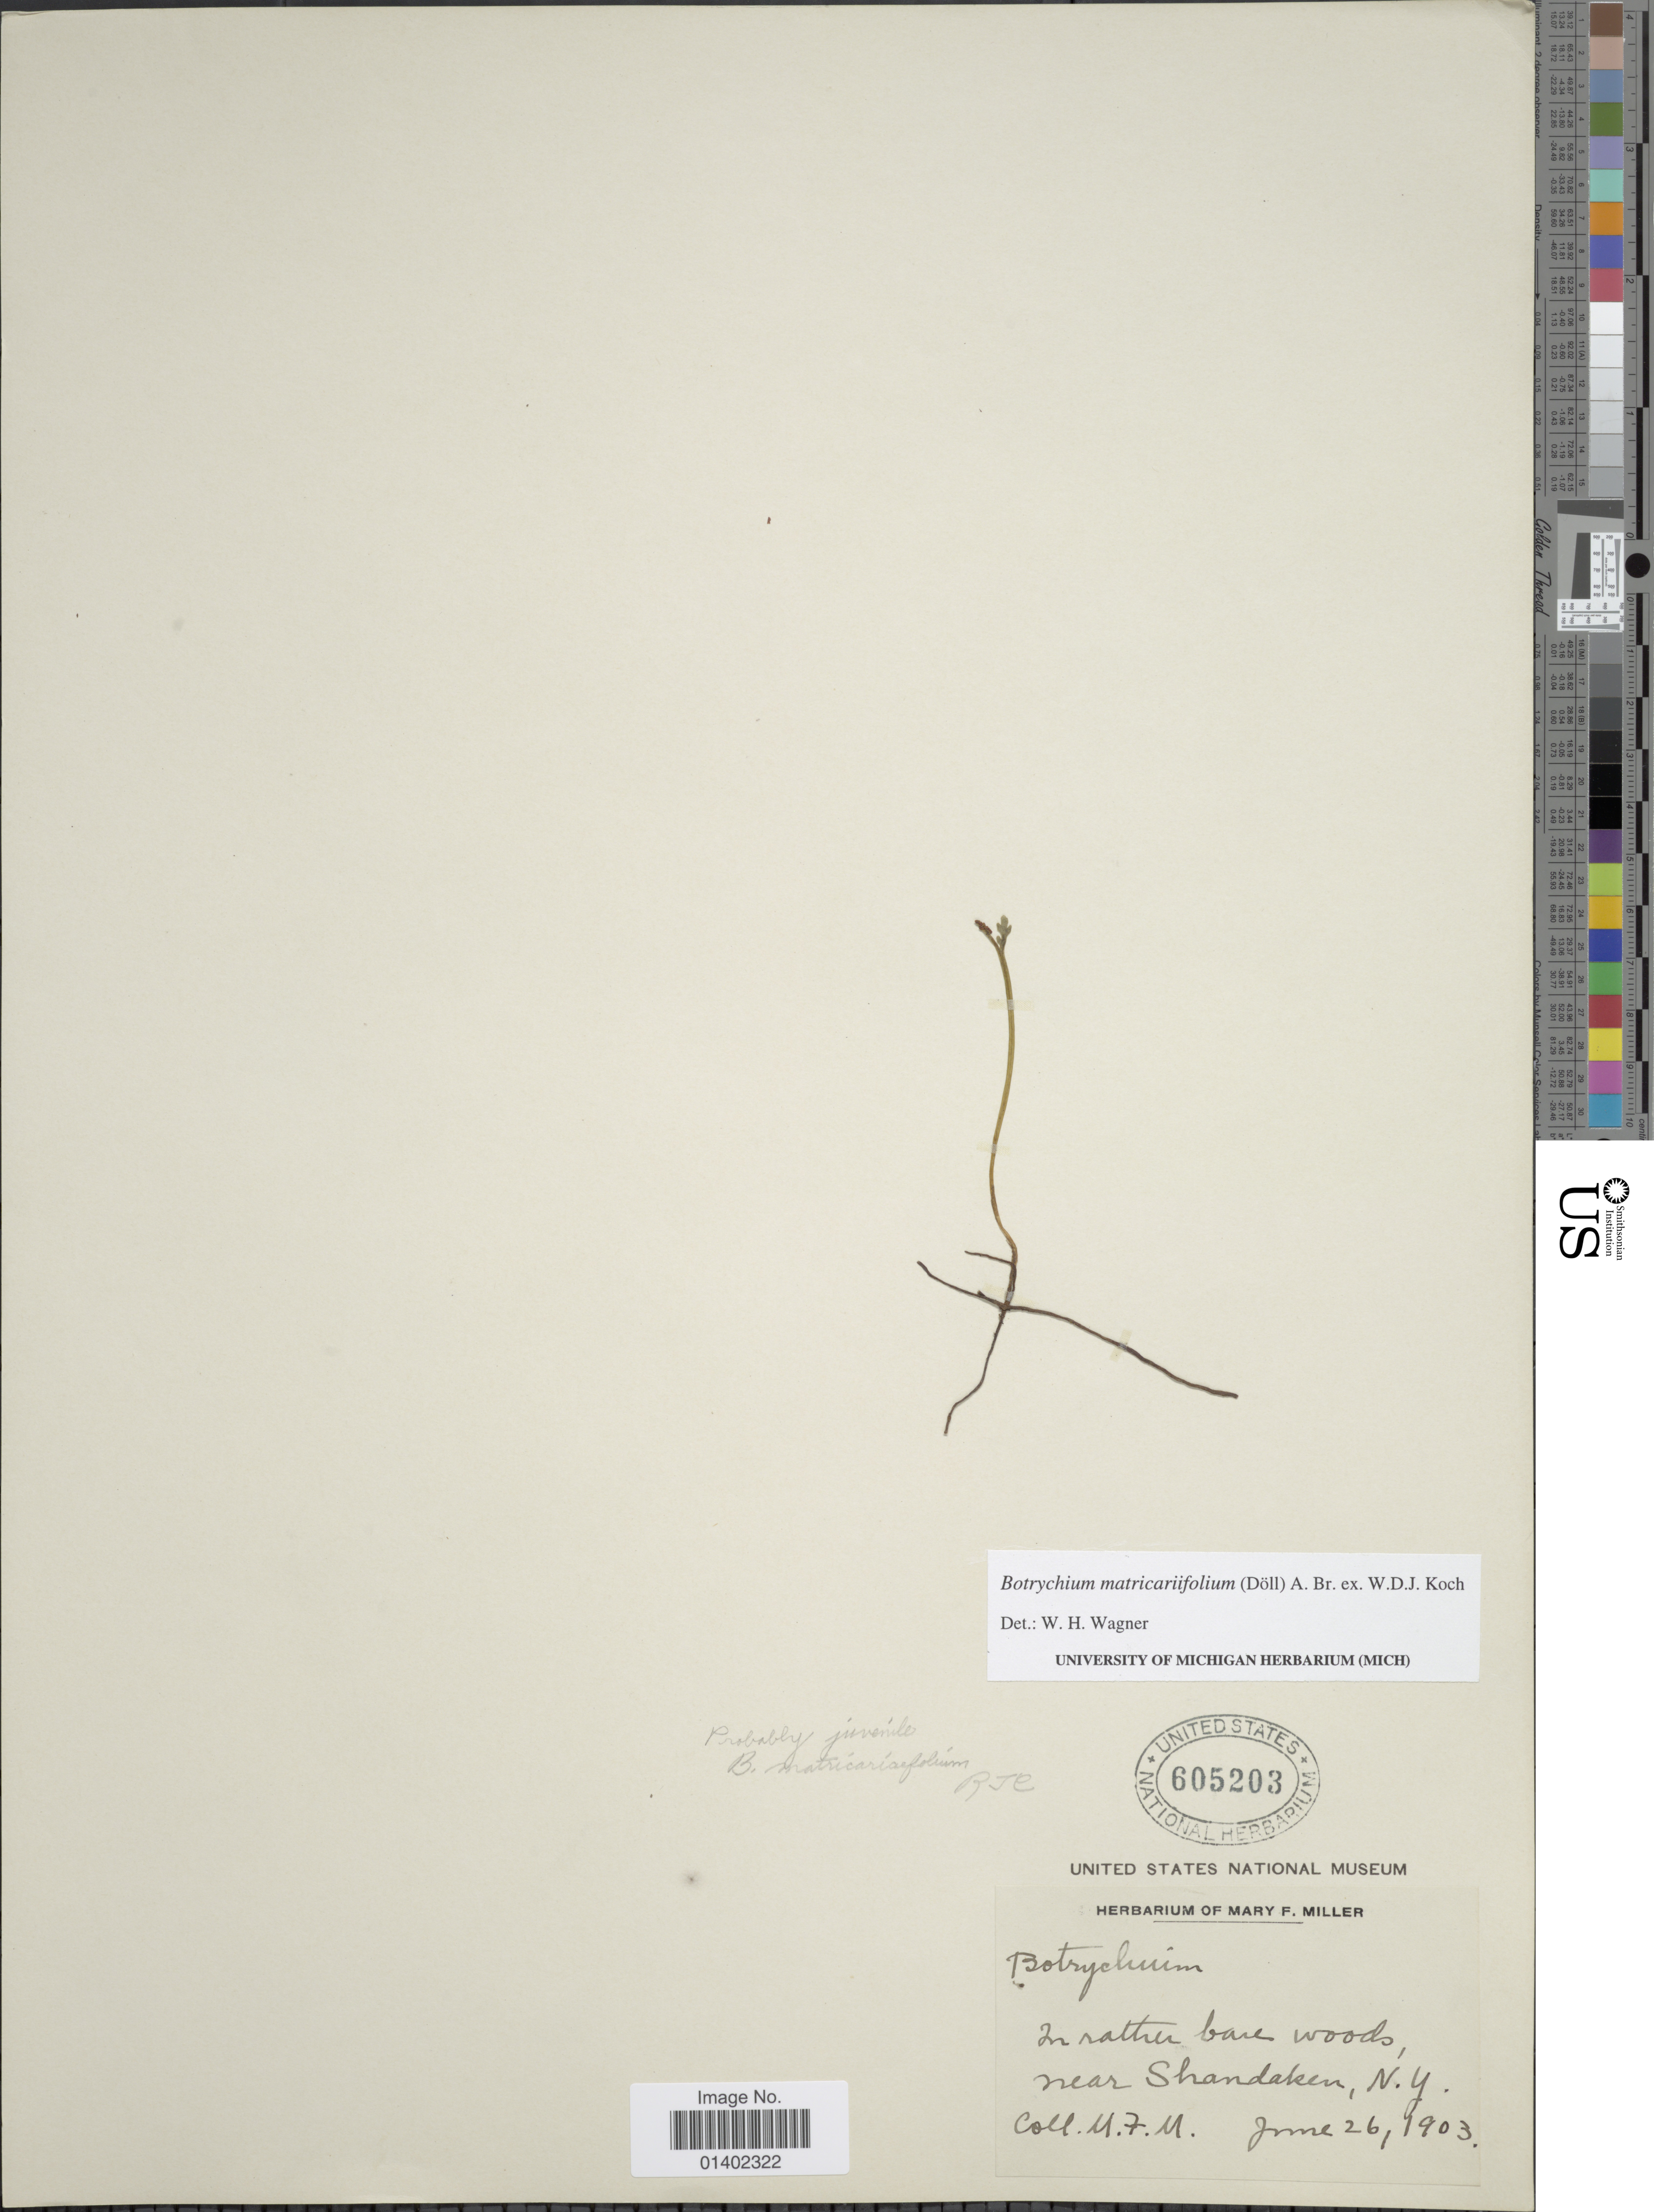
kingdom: Plantae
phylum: Tracheophyta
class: Polypodiopsida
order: Ophioglossales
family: Ophioglossaceae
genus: Botrychium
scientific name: Botrychium matricariifolium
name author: (A. Braun ex Dowell) A. Braun ex Koch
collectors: M. F. Miller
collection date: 1903-06-26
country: United States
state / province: New York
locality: In rather bare woods, near Shandaken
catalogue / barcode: US 605203